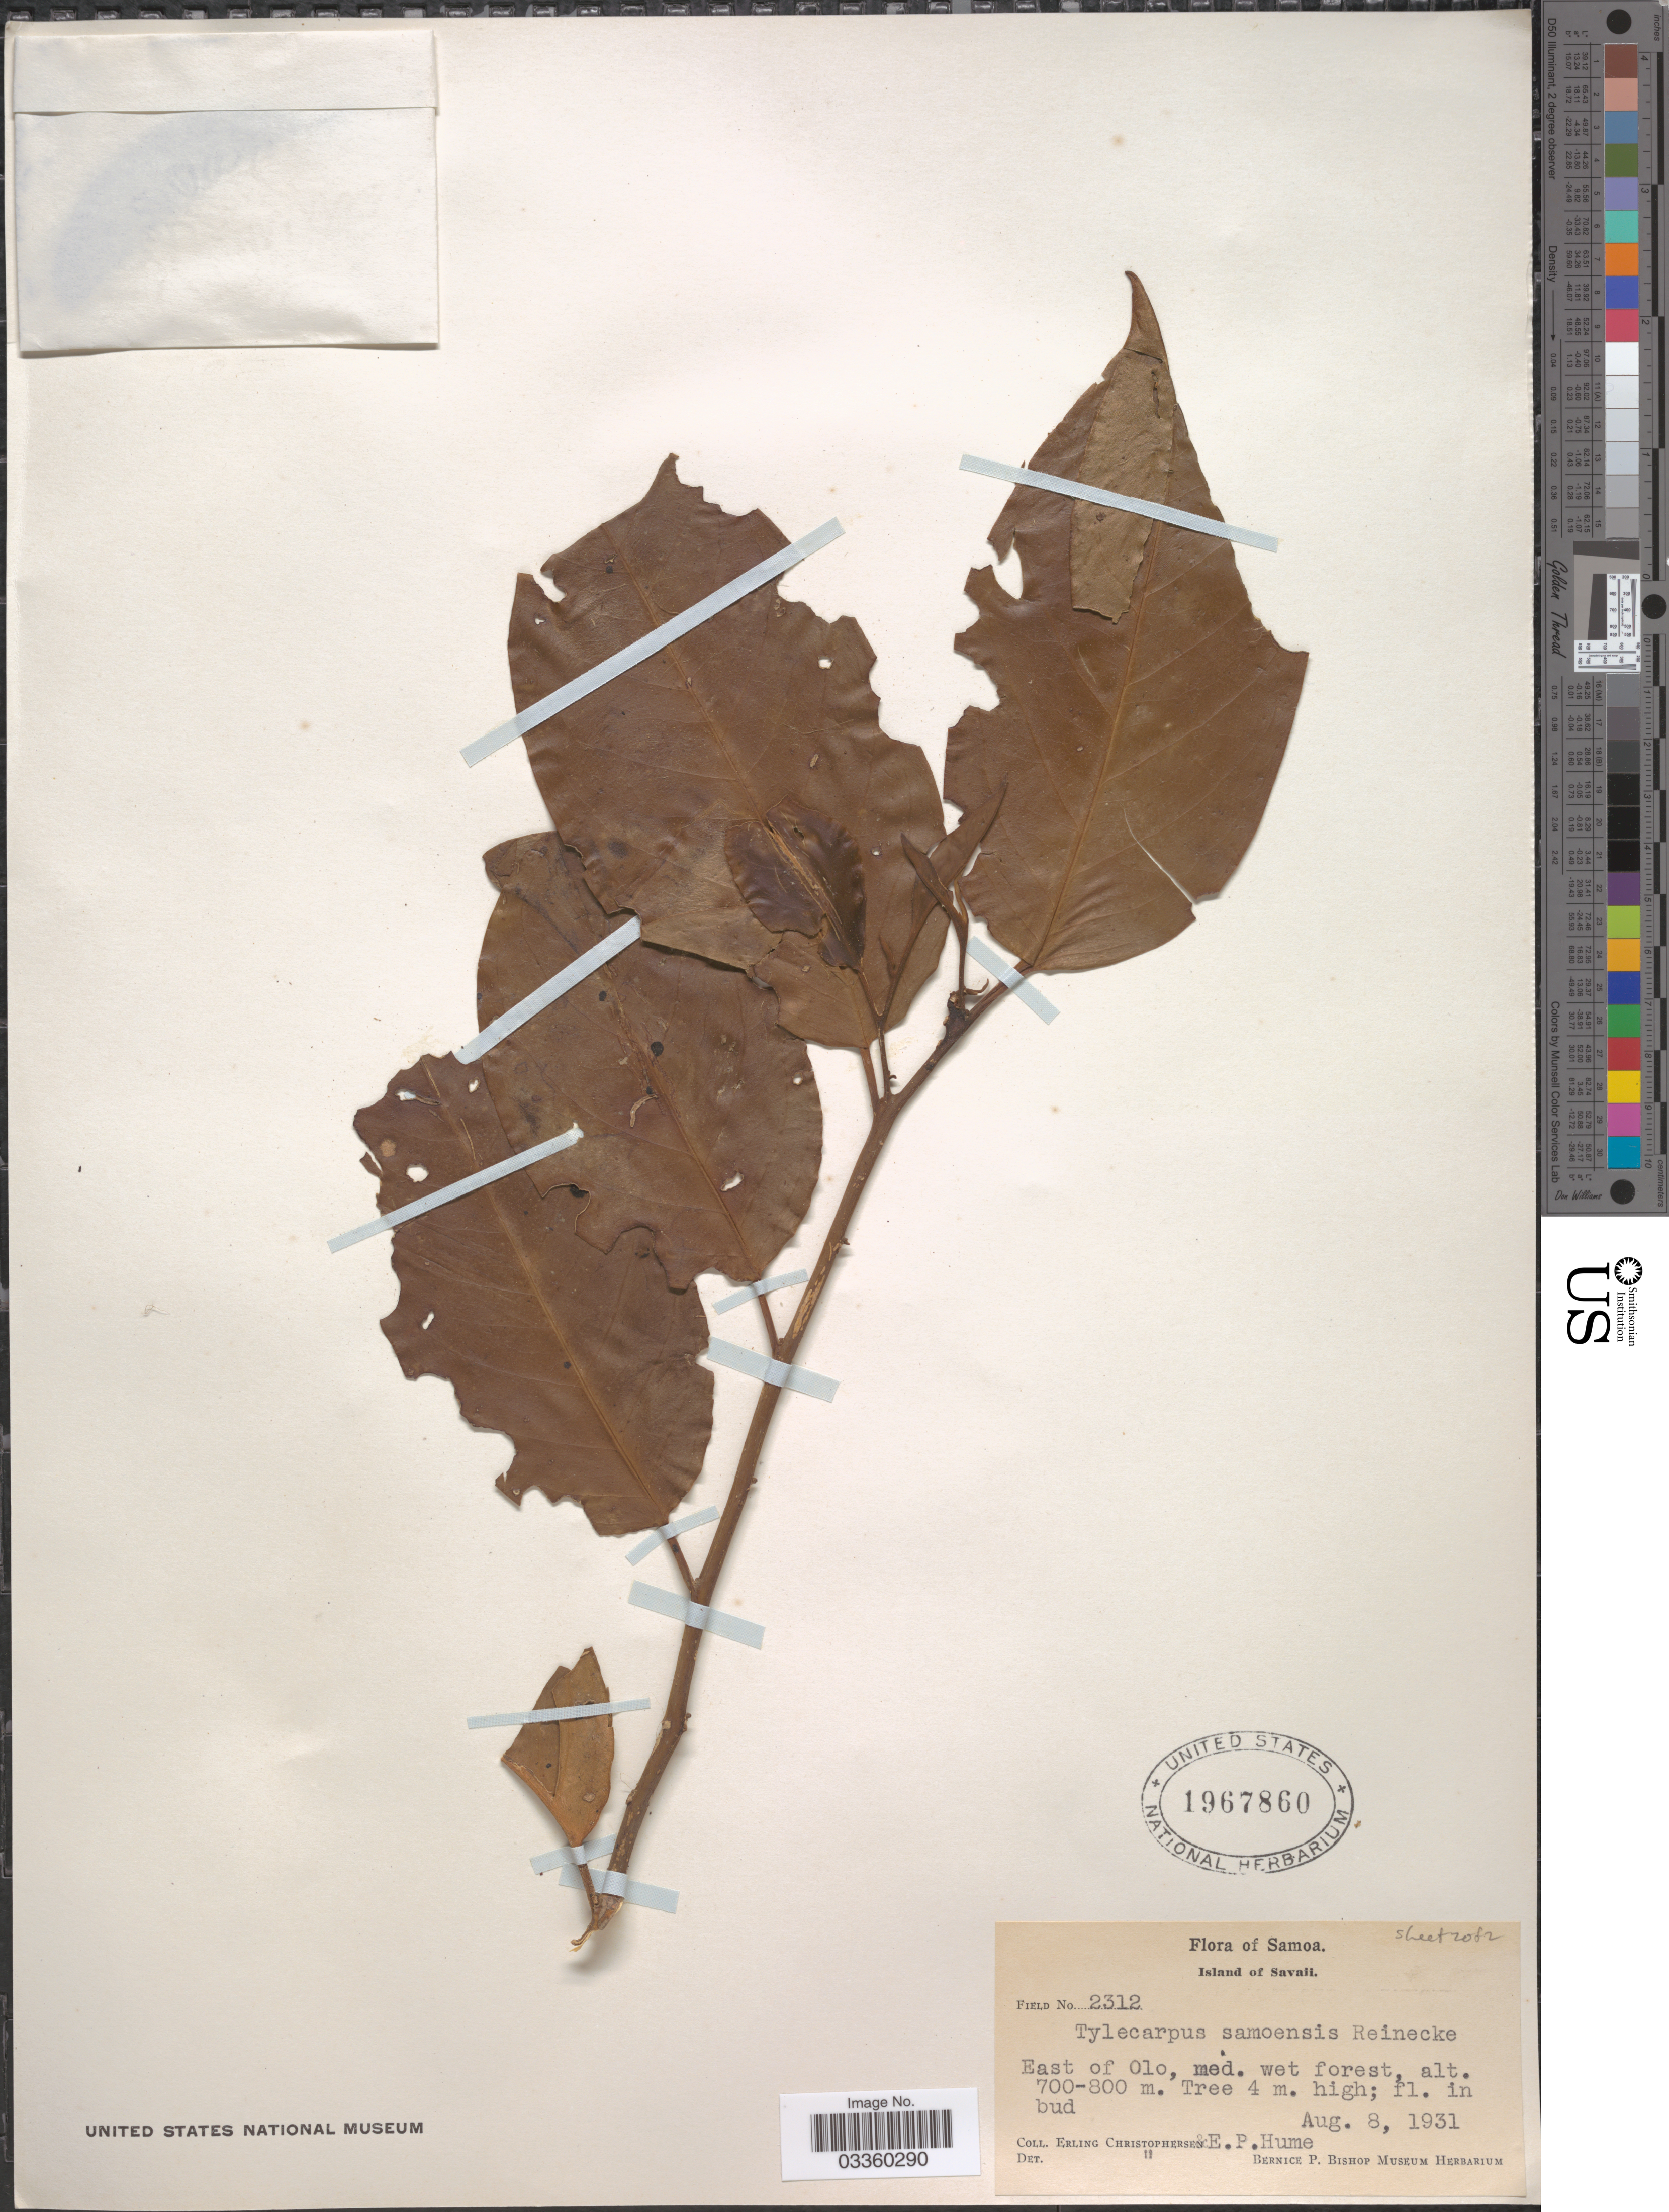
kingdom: Plantae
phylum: Tracheophyta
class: Magnoliopsida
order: Cardiopteridales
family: Stemonuraceae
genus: Medusanthera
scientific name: Medusanthera samoensis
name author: (Reinecke) R.A. Howard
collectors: E. Christophersen & E. P. Hume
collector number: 2312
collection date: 1931-08-08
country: Samoa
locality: Samoa. Island of Savaii. East of Olo.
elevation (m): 700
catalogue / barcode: US 1967860